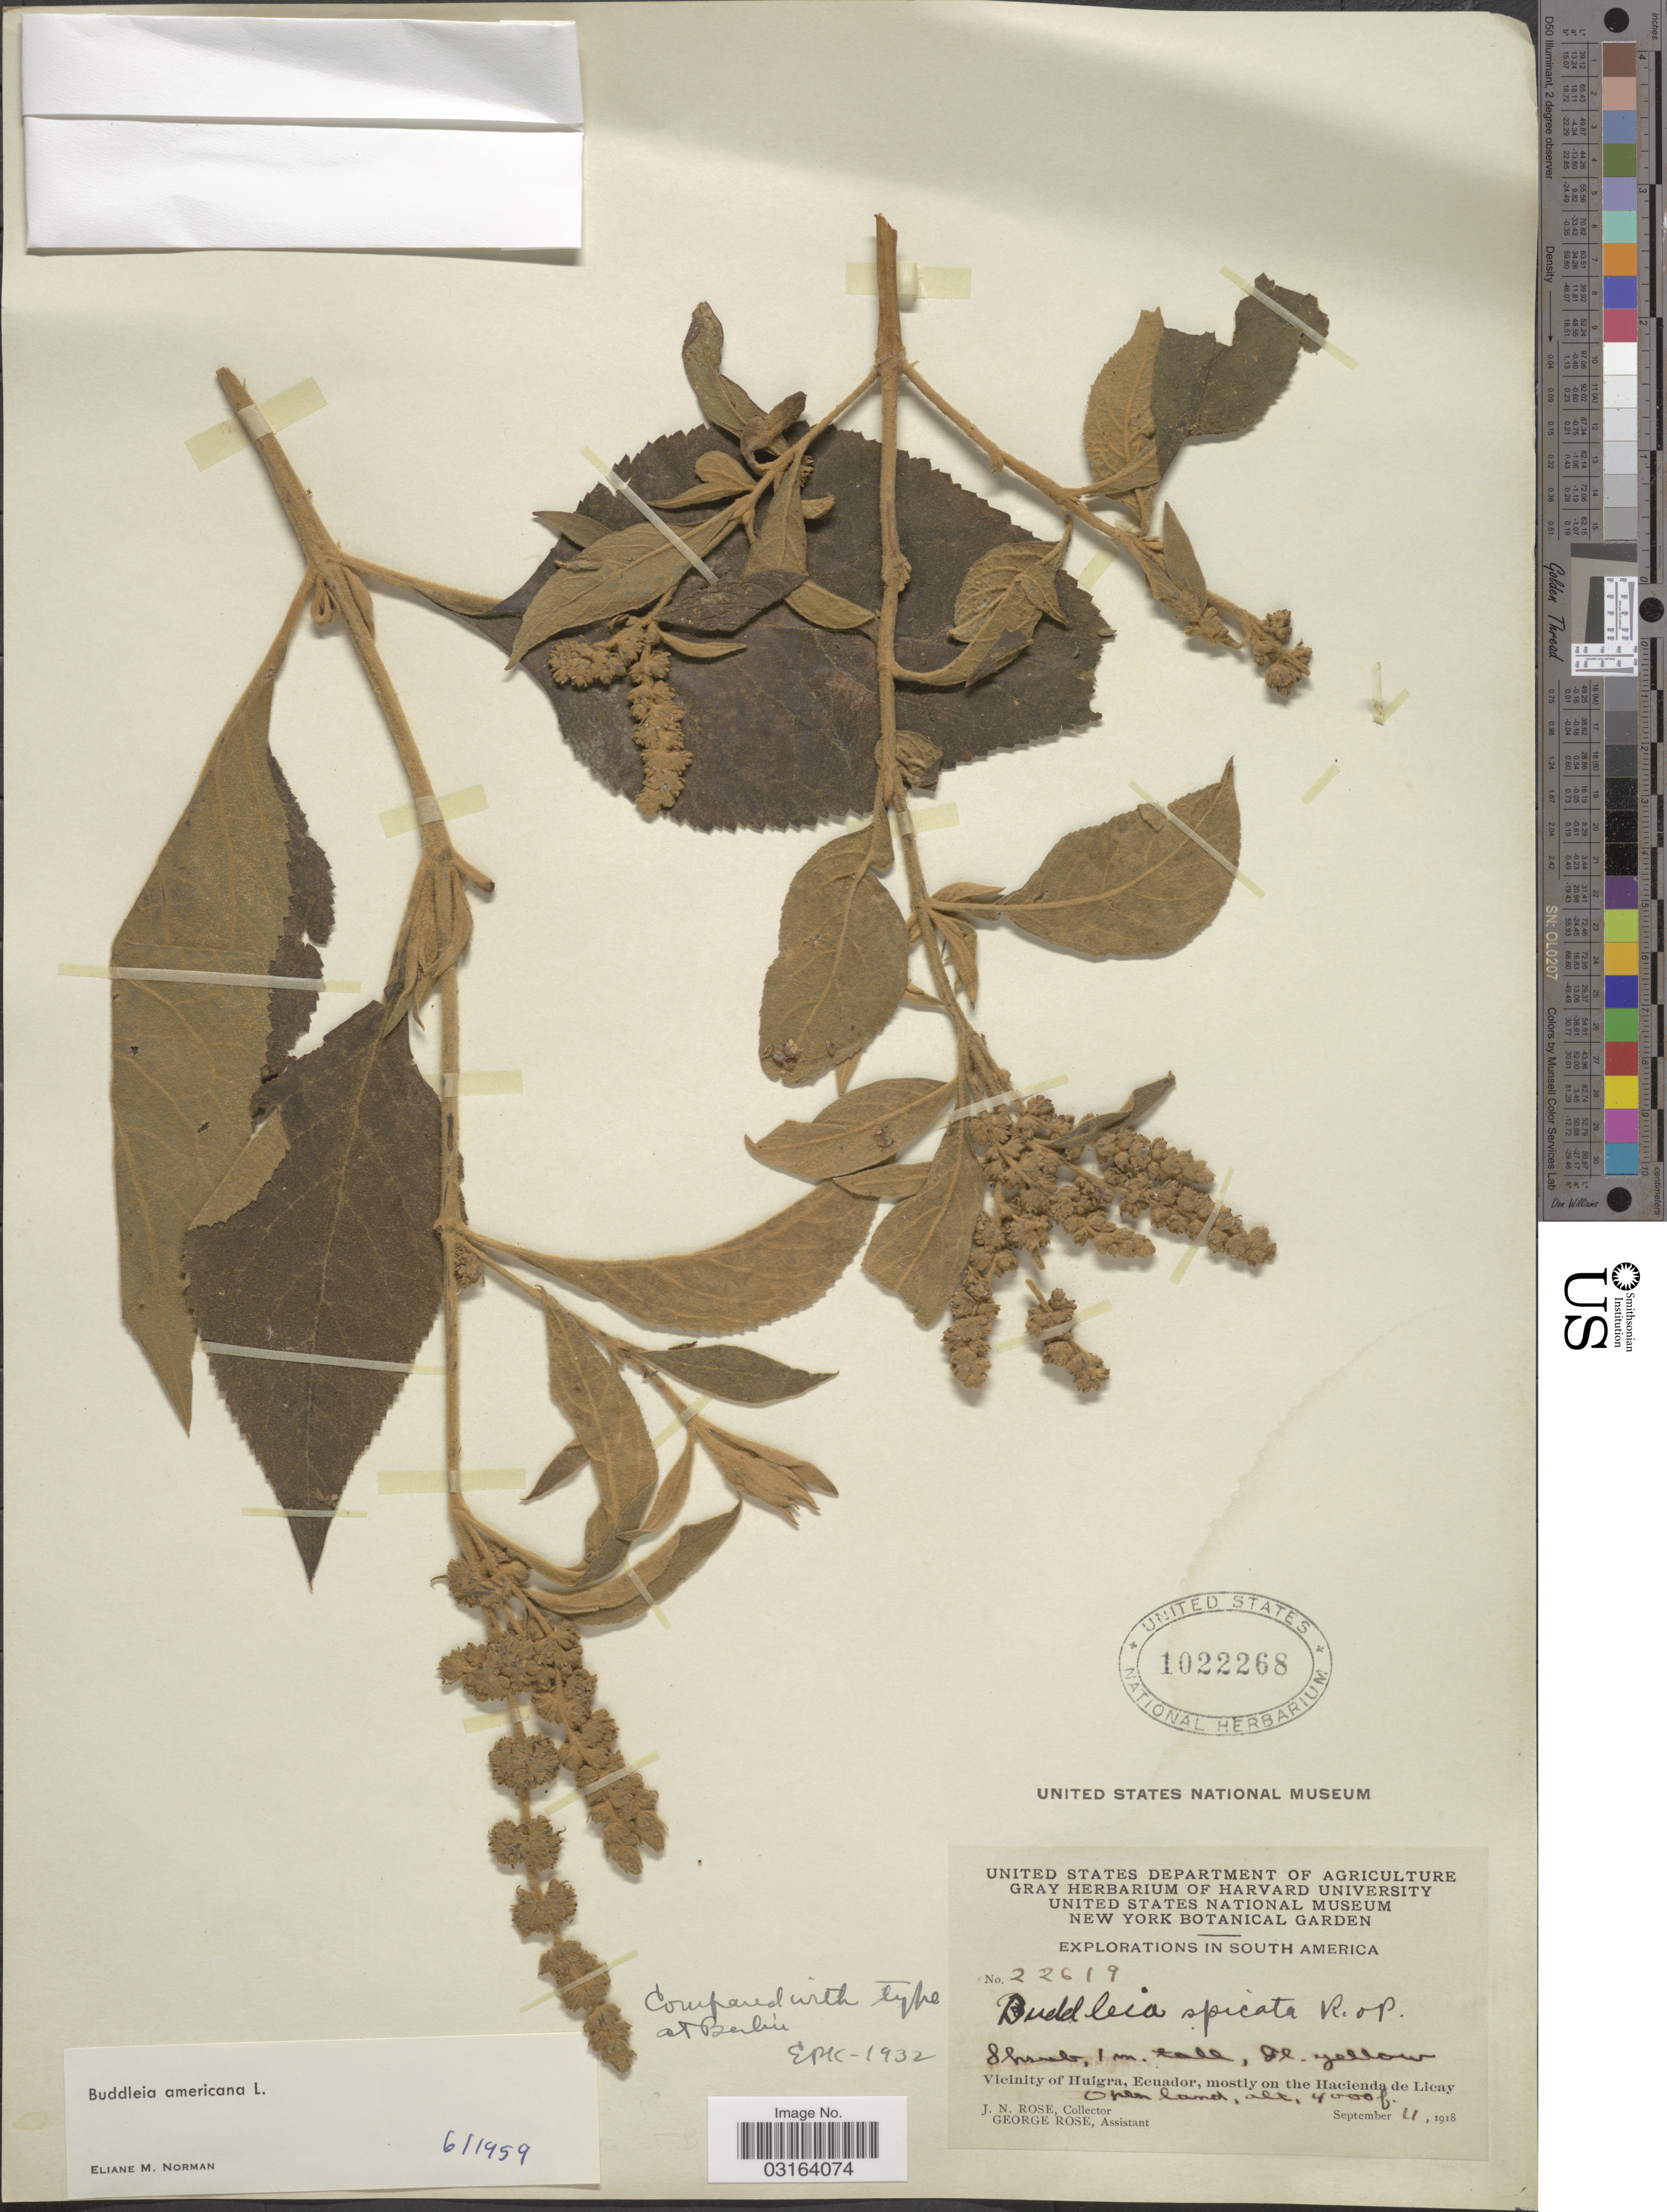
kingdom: Plantae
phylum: Tracheophyta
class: Magnoliopsida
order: Lamiales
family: Scrophulariaceae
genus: Buddleja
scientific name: Buddleja americana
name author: L.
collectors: J. N. Rose & G. Rose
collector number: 22619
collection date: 1918-09-11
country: Ecuador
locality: Vicinity of Huigra, mostly on the Hacienda de Licay.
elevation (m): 1219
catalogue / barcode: US 1022268